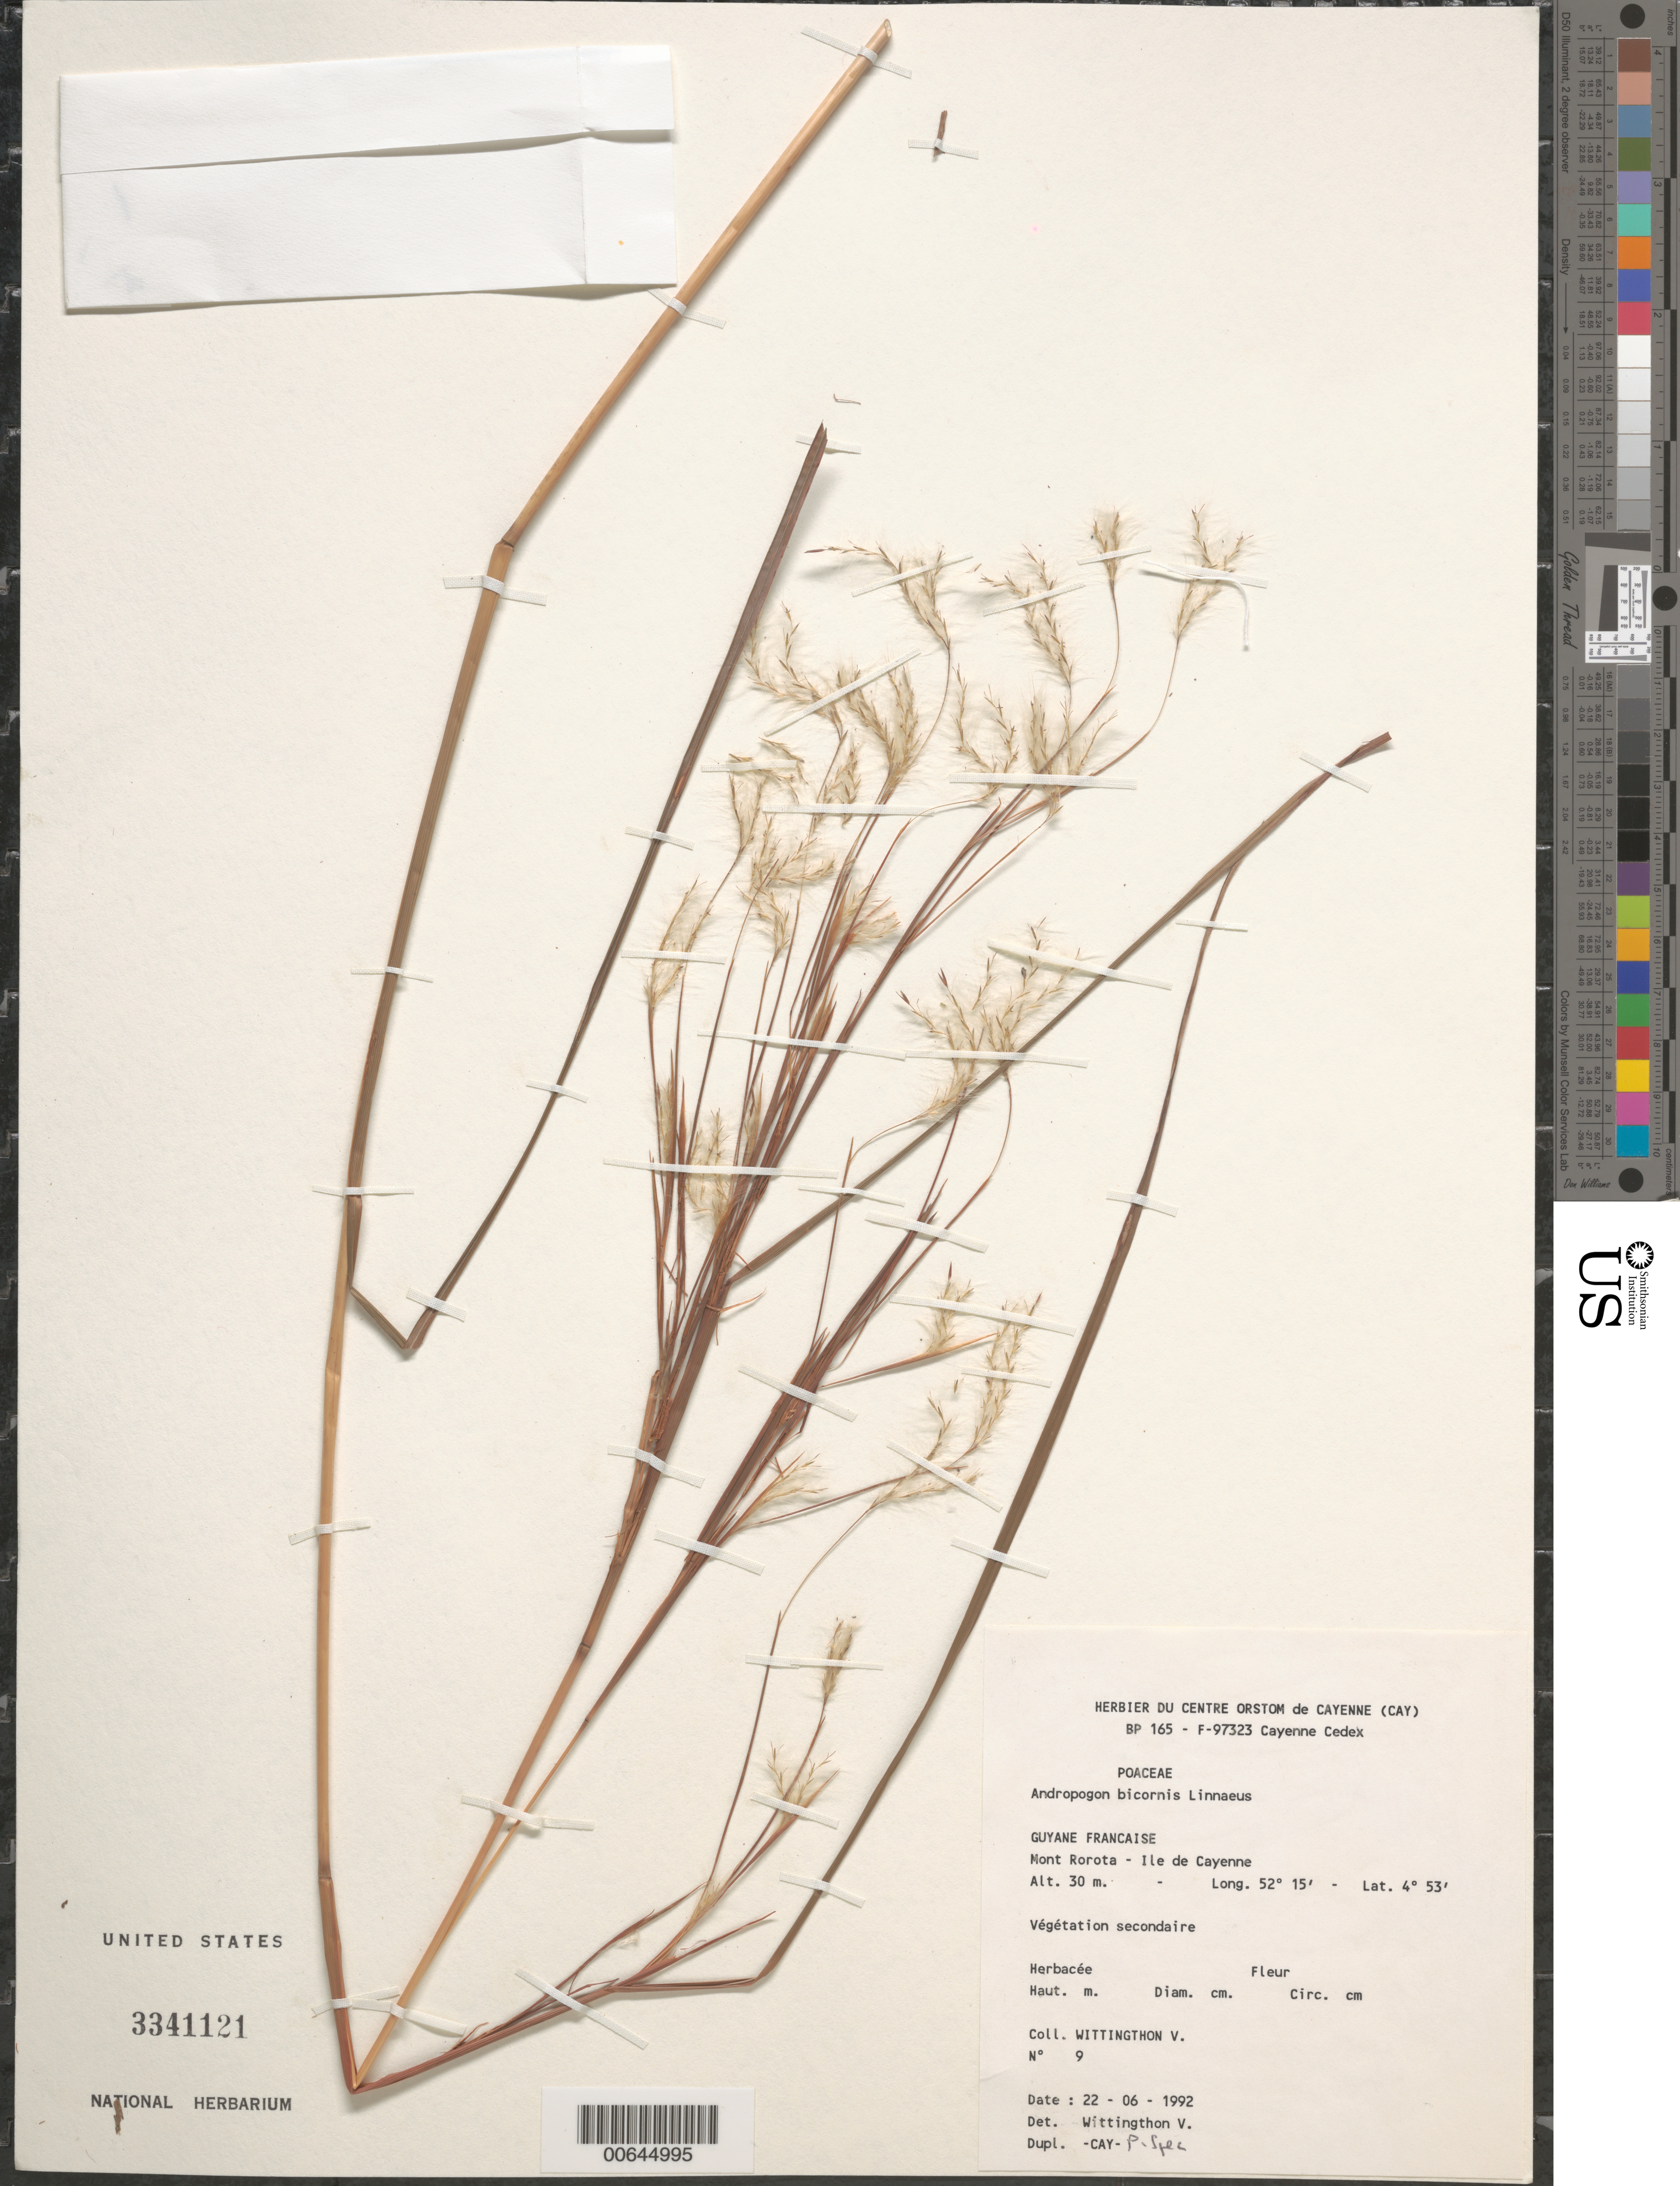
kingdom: Plantae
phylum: Tracheophyta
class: Liliopsida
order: Poales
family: Poaceae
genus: Andropogon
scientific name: Andropogon bicornis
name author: L.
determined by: Wittingthon, V.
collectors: V. Wittingthon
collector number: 9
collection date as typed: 22-Jun-92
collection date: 1992-06-22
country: French Guiana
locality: Mt. Rorota, Ile de Cayenne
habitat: Secondary vegetation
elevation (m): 30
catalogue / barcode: US 3341121